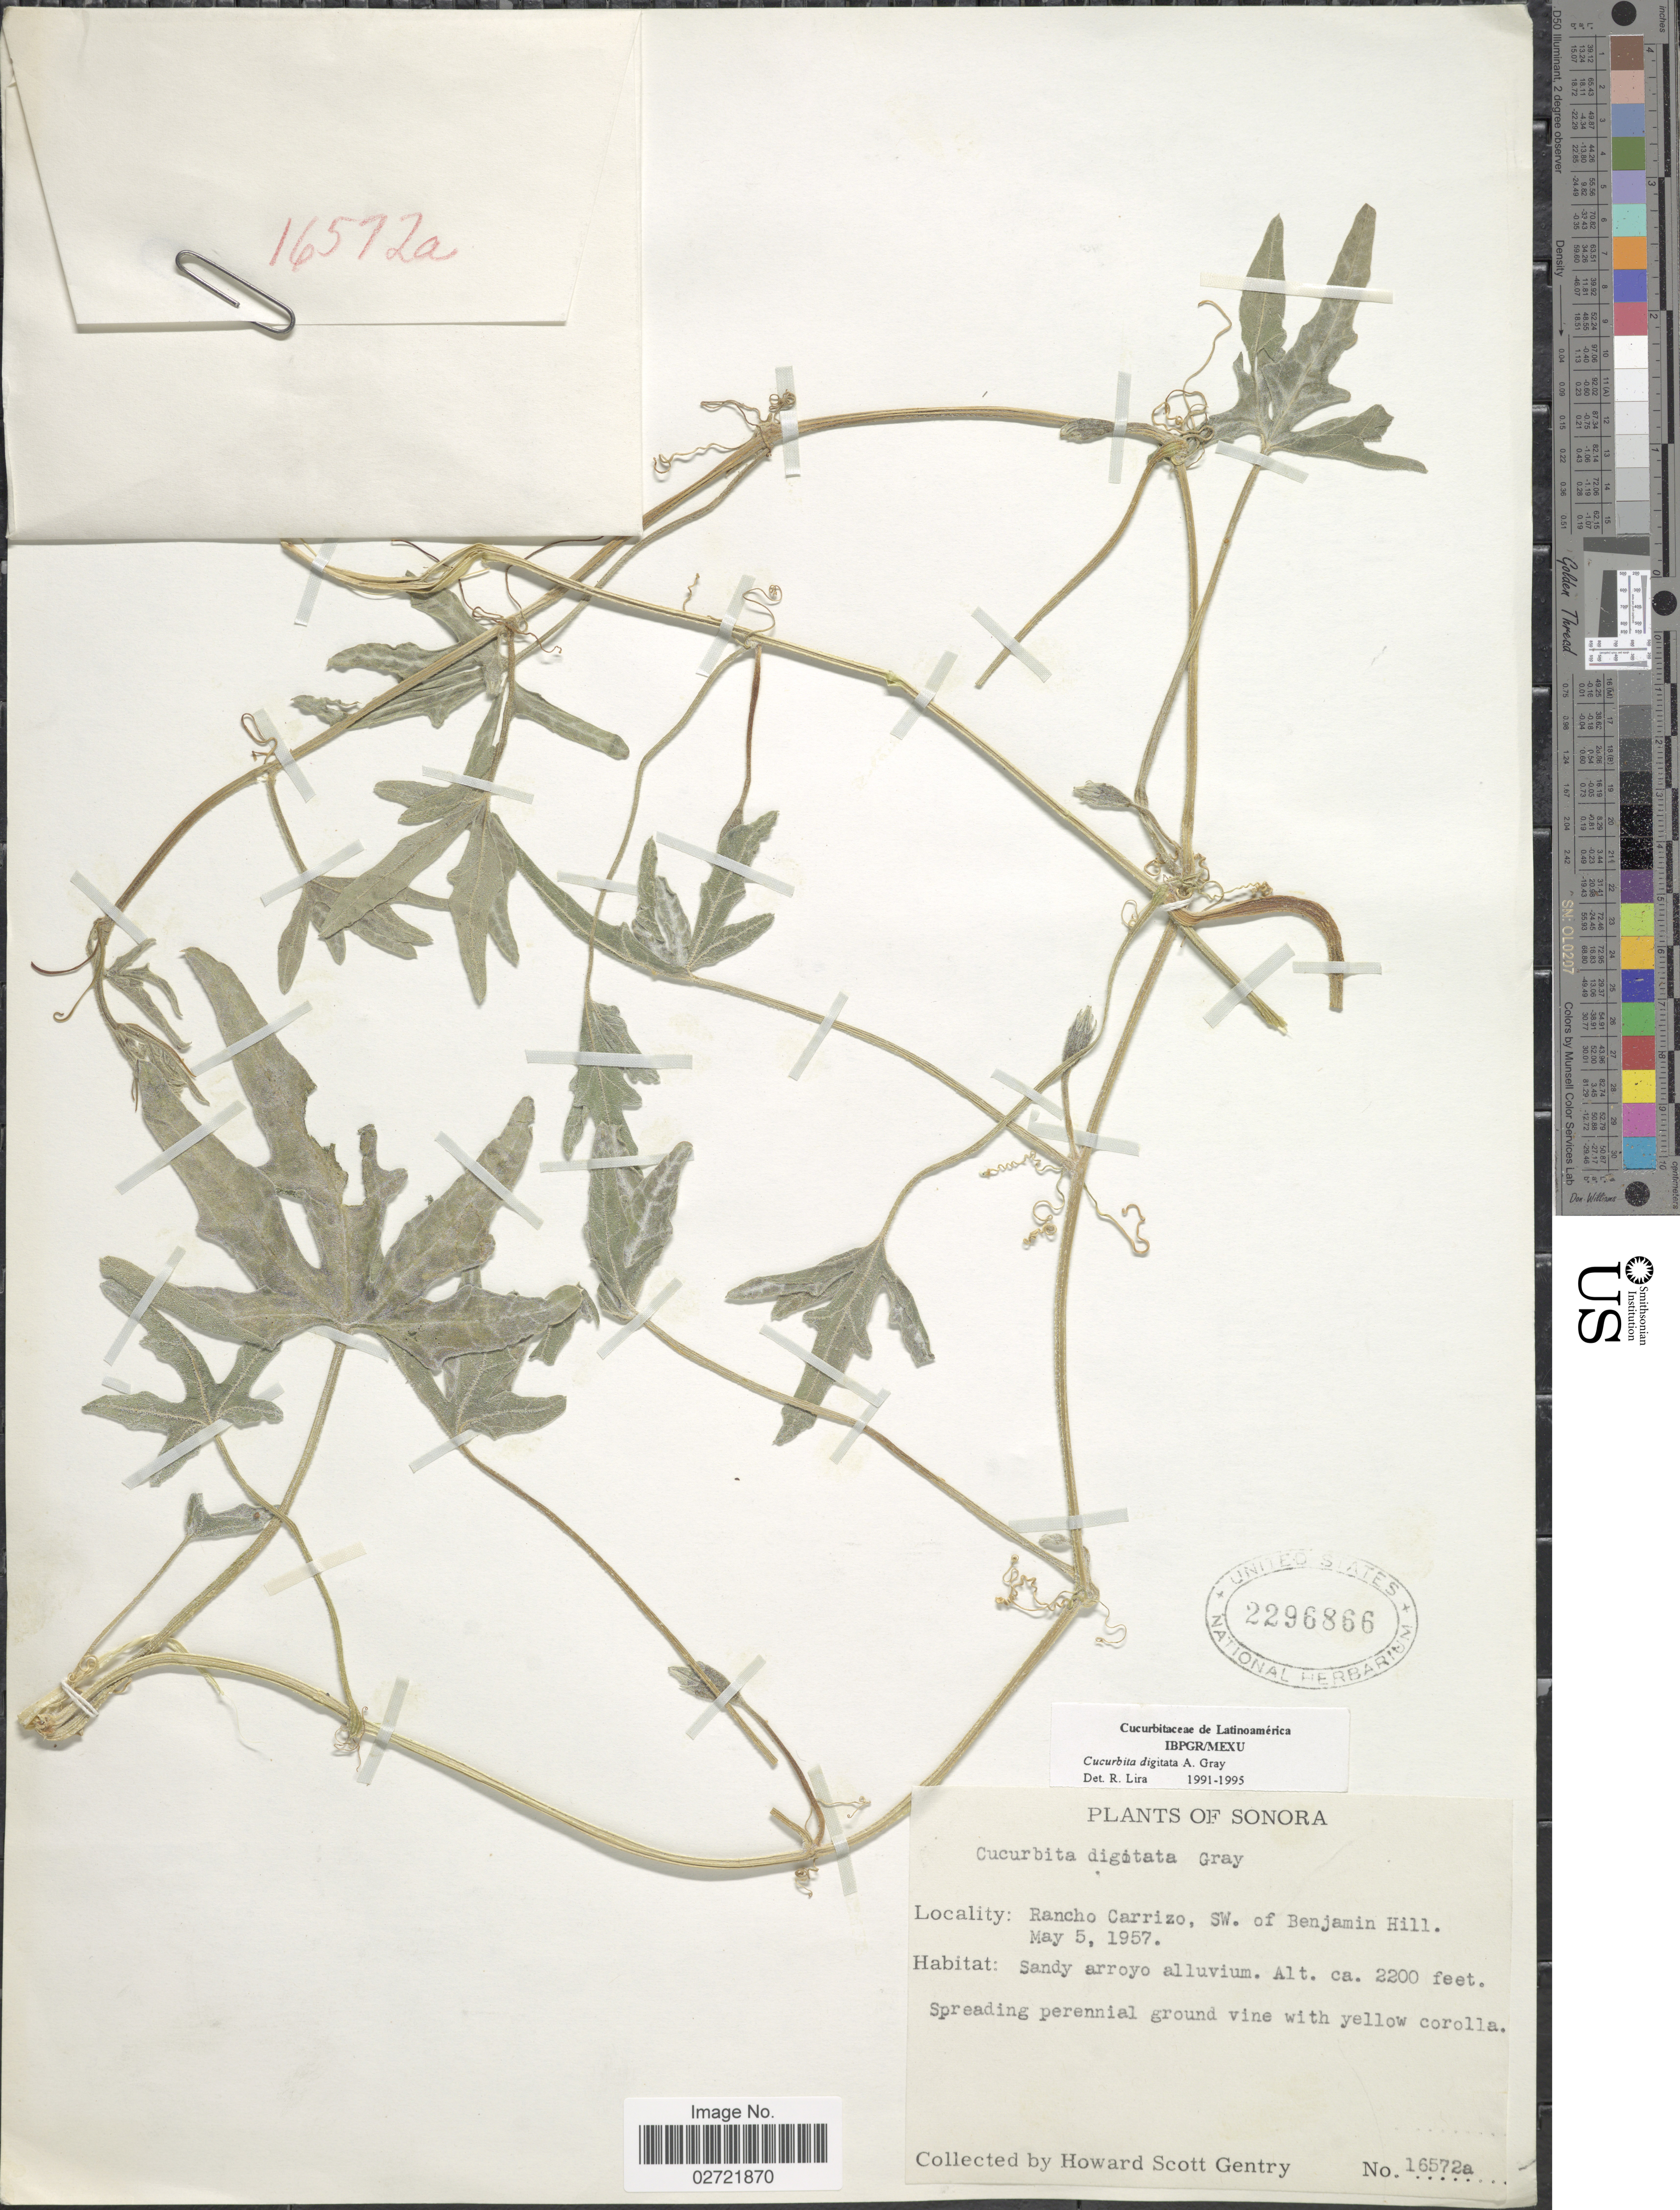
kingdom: Plantae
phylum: Tracheophyta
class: Magnoliopsida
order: Cucurbitales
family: Cucurbitaceae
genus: Cucurbita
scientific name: Cucurbita digitata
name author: A. Gray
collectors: H. S. Gentry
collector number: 16572a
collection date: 1957-05-05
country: Mexico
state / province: Sonora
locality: Rancho Carrizo, SW of Benjamin Hill. Sandy arroyo alluvium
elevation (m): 671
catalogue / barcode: US 2296866